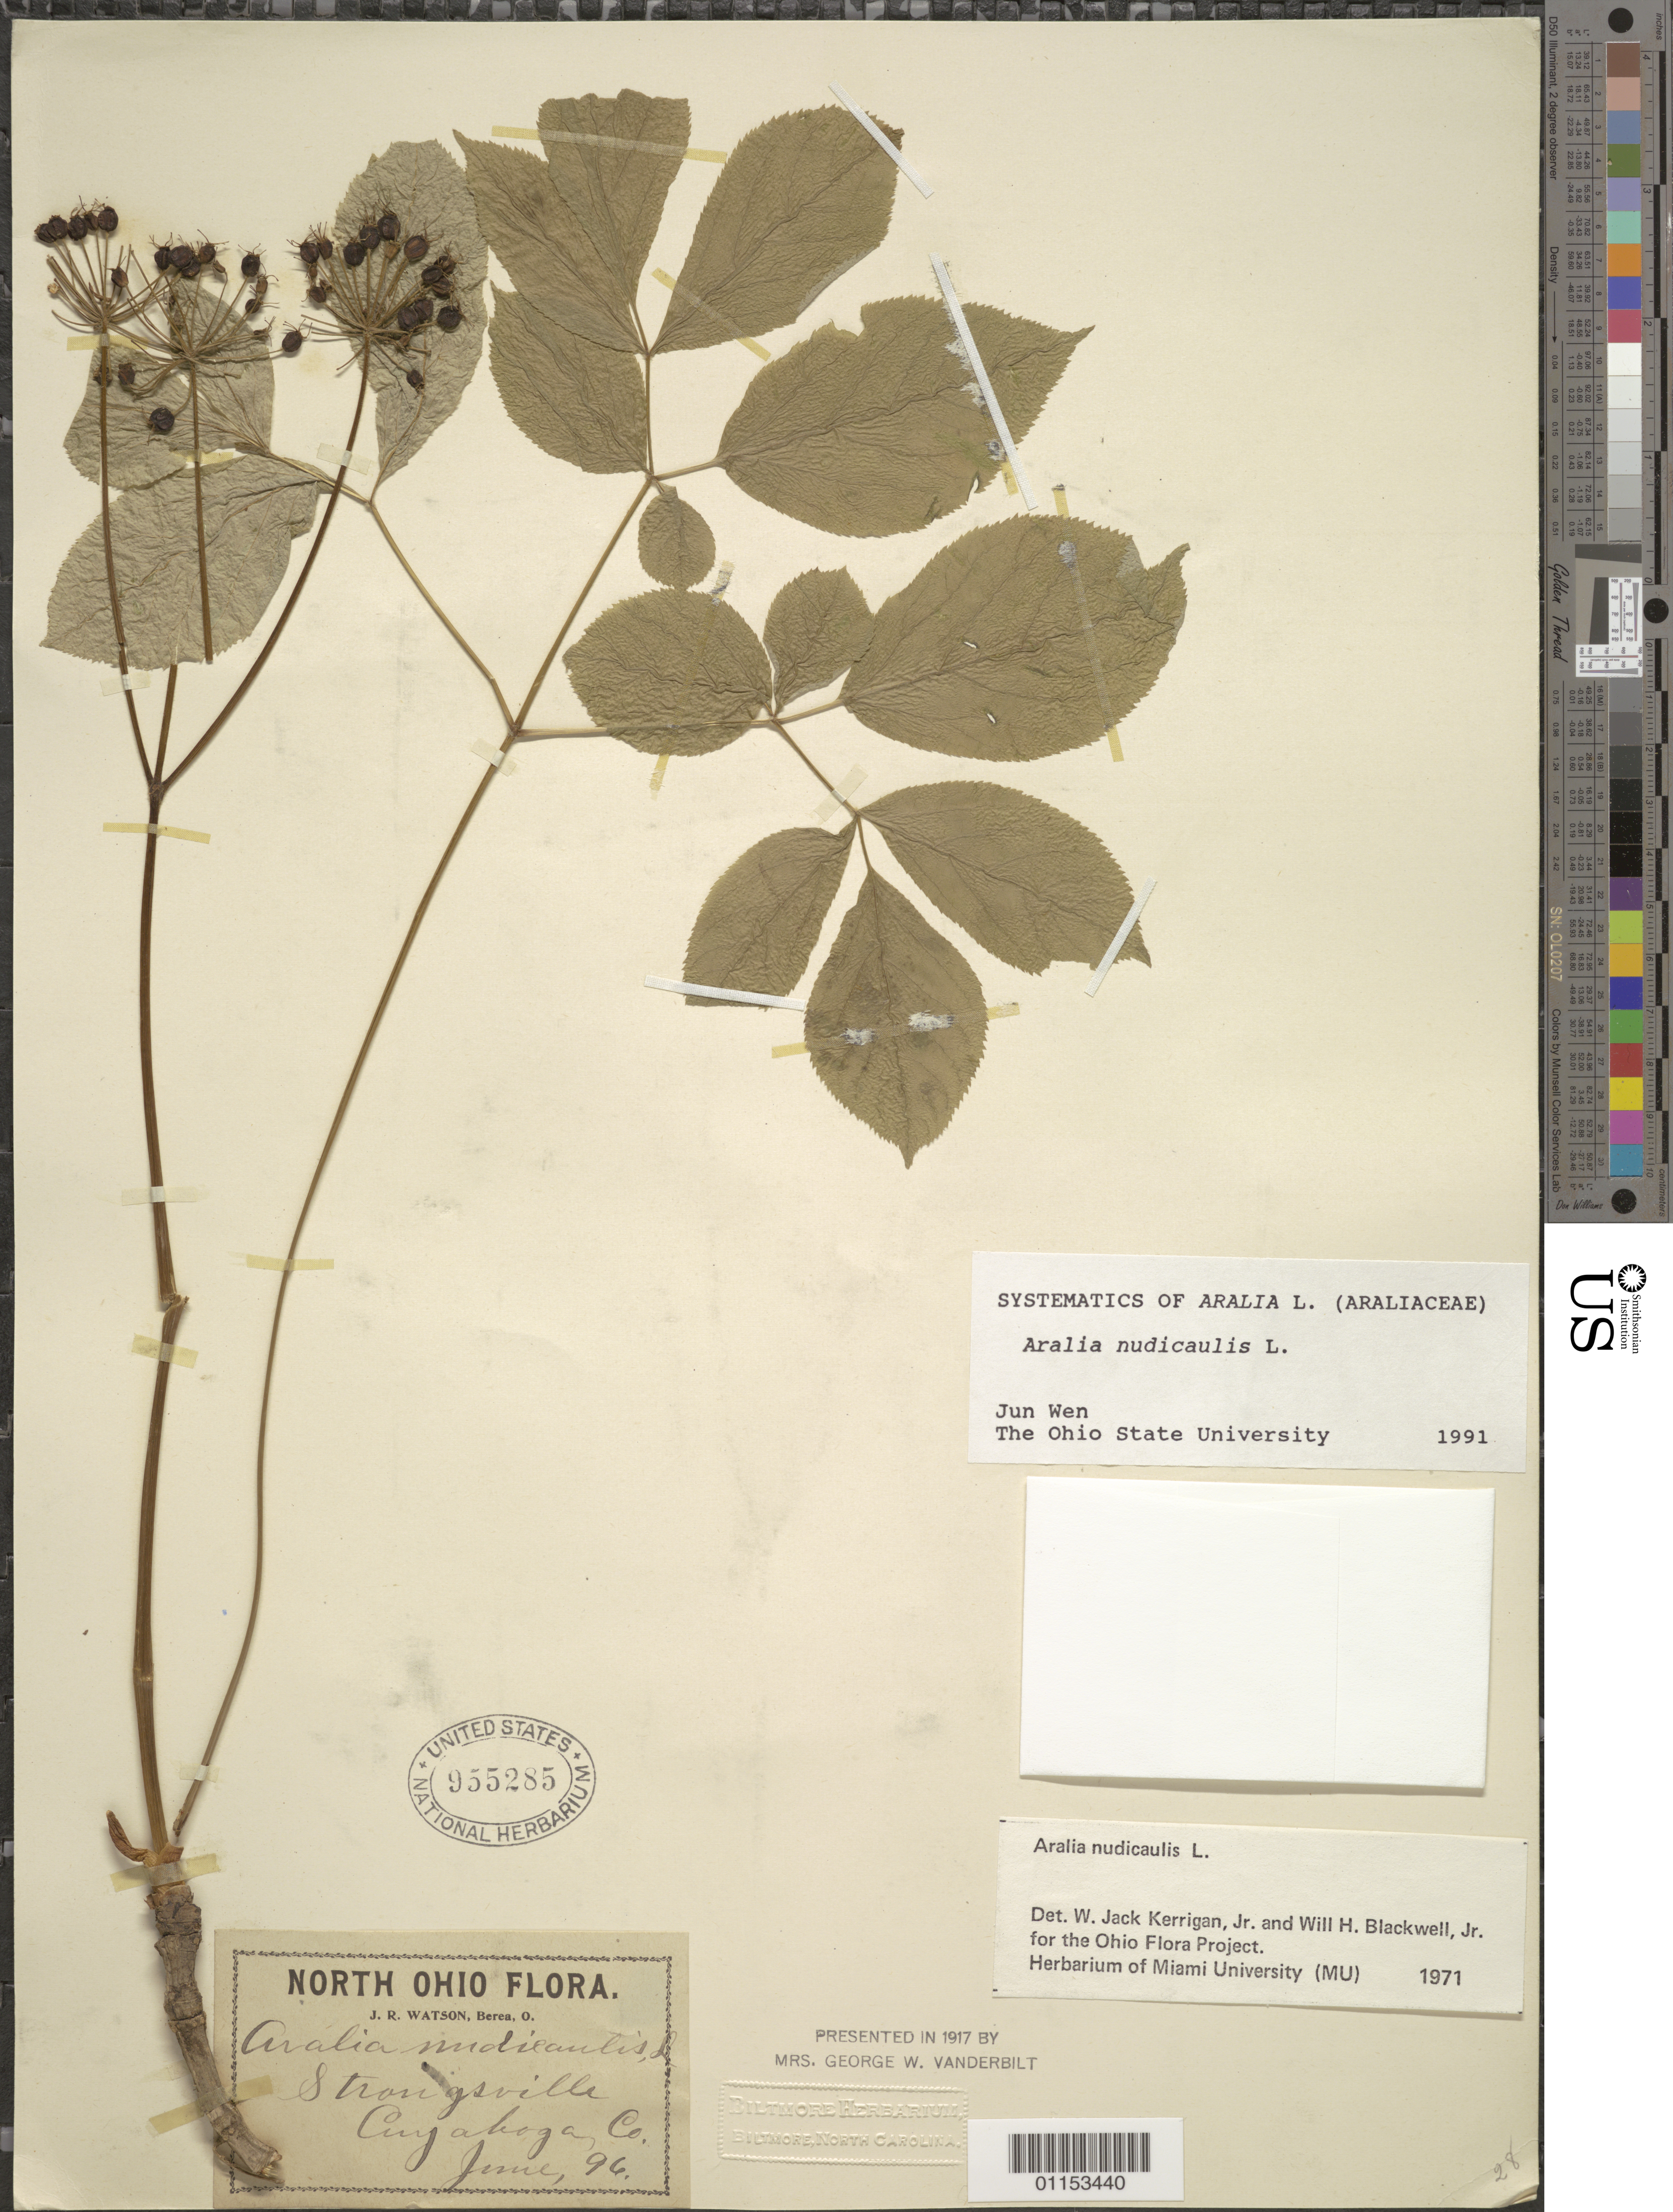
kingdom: Plantae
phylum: Tracheophyta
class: Magnoliopsida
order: Apiales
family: Araliaceae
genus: Aralia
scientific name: Aralia nudicaulis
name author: L.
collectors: J. R. Watson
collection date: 1896-06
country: United States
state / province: Ohio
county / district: Cuyahoga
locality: Berea. Strongsville.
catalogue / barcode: US 955285